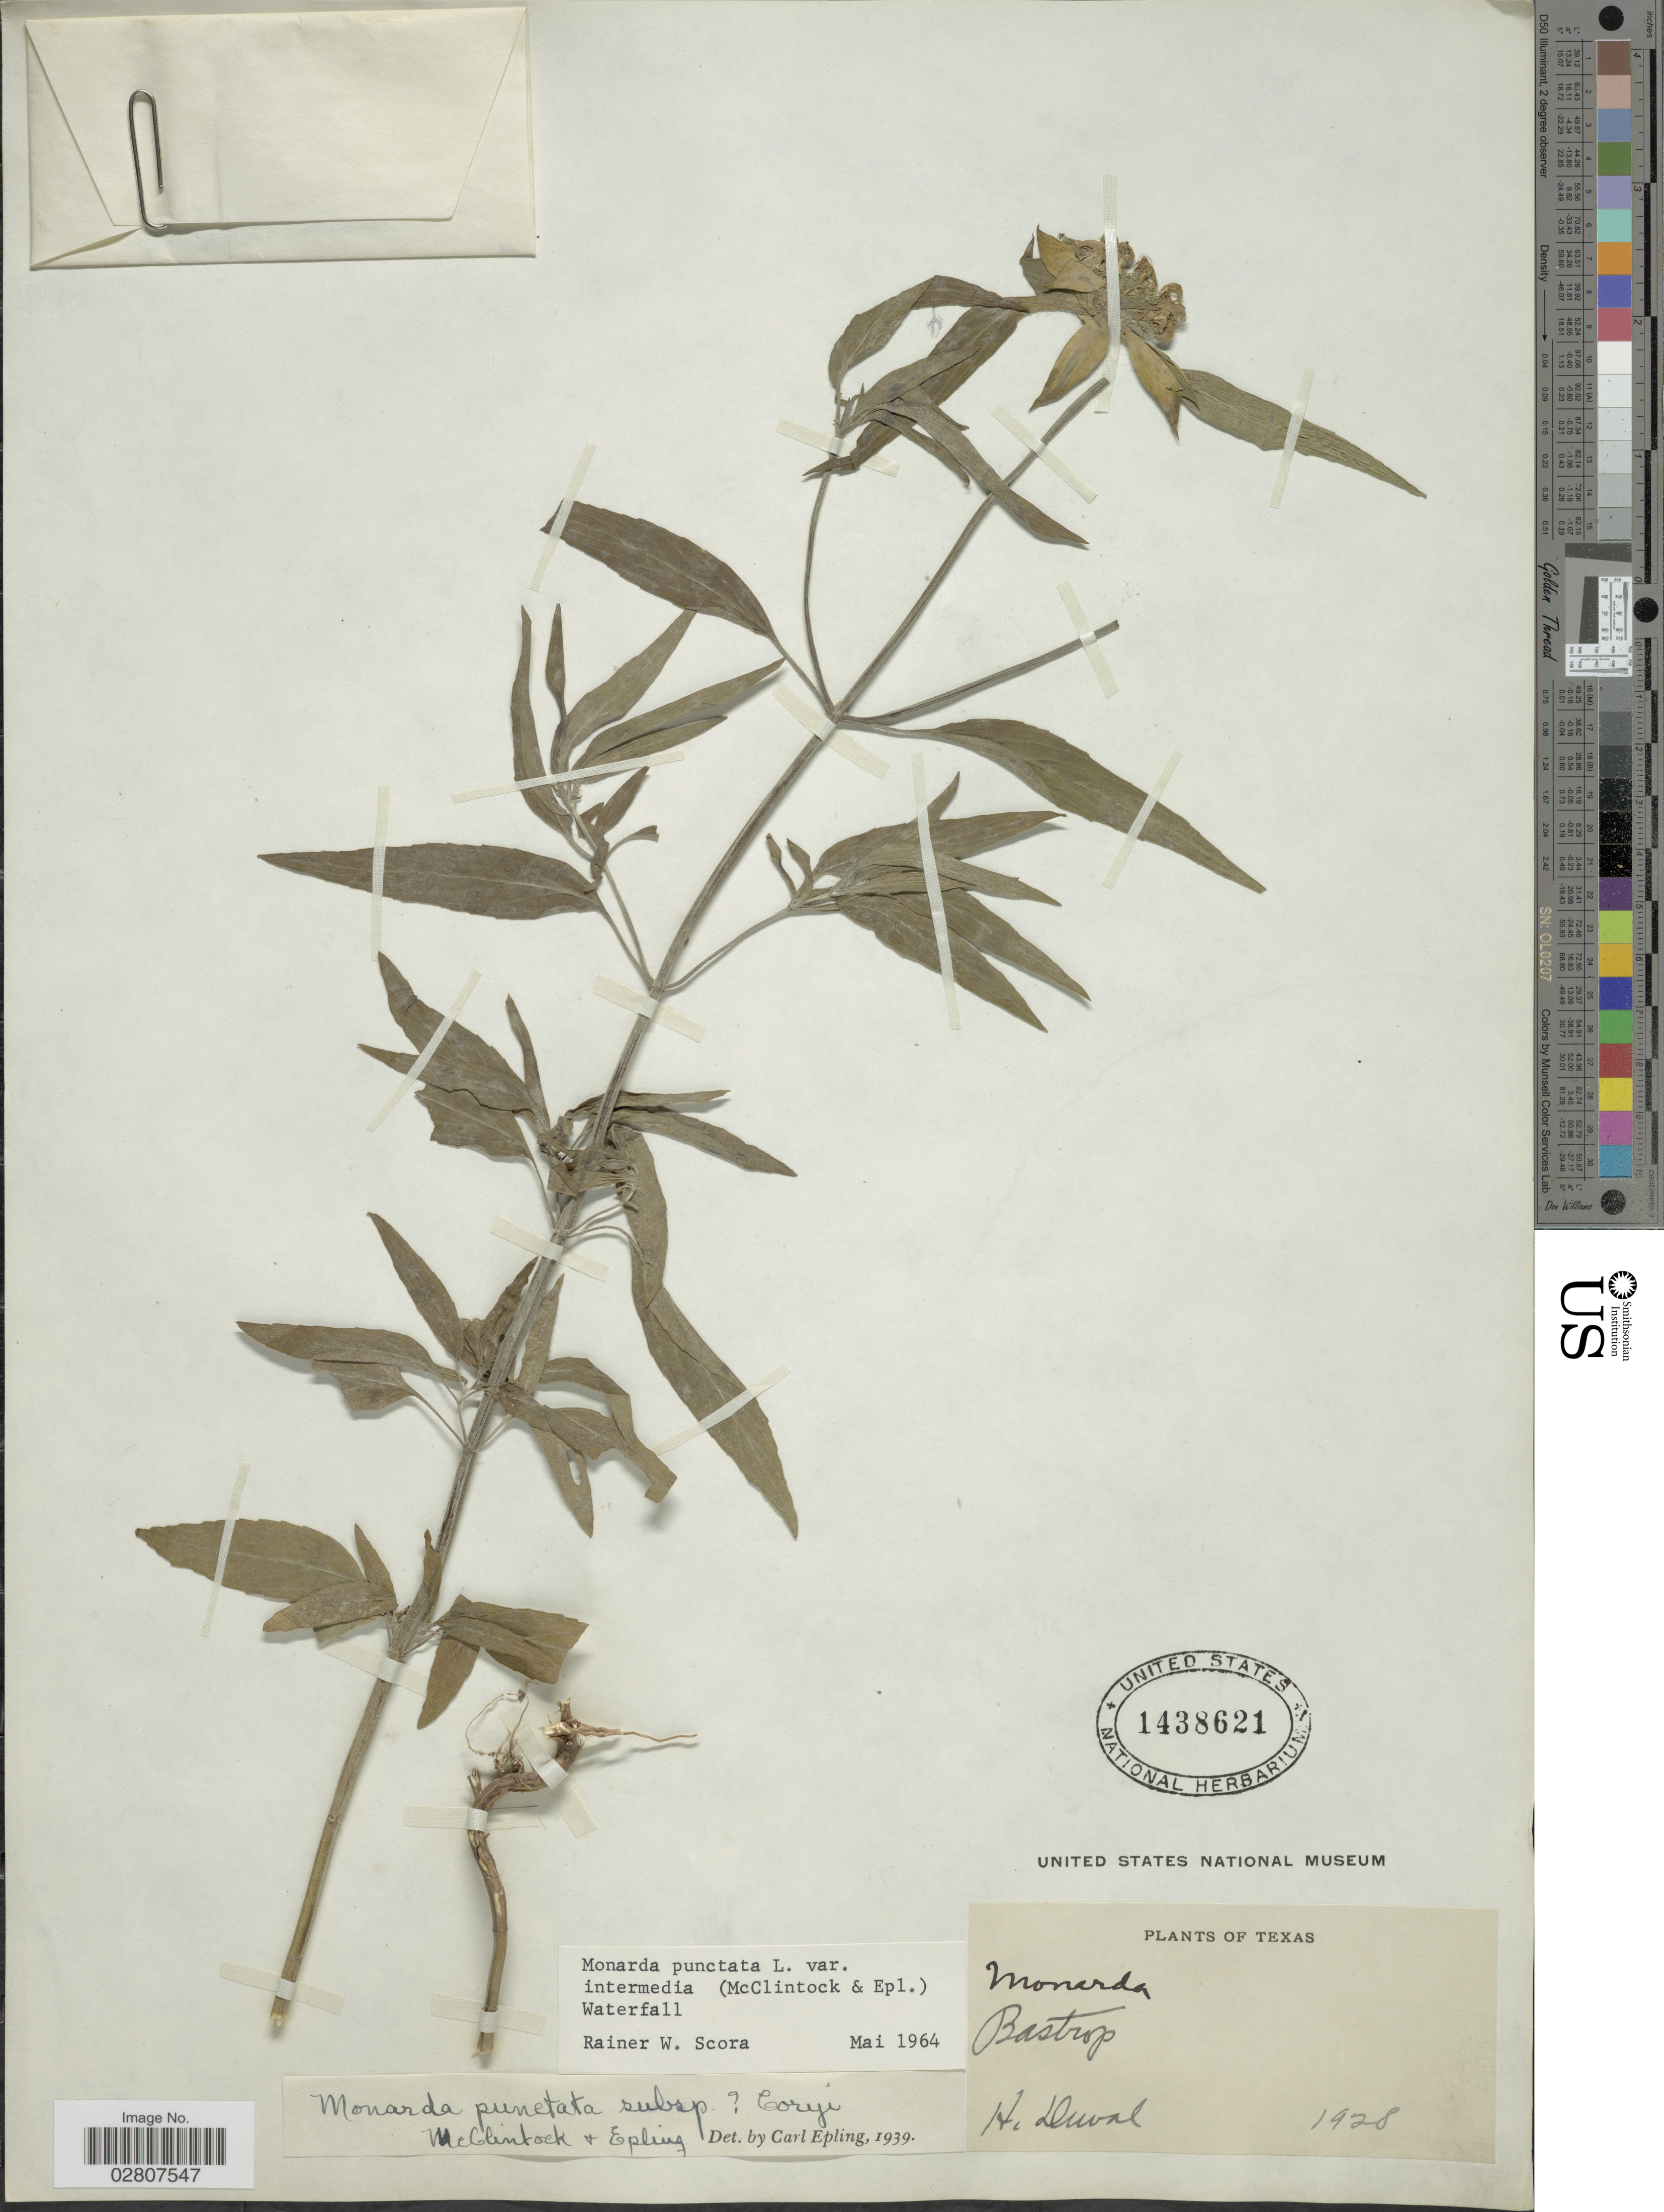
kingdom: Plantae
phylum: Tracheophyta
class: Magnoliopsida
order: Lamiales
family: Lamiaceae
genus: Monarda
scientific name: Monarda punctata var. intermedia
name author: (E. M. McClint. & Epling) Waterf.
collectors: H. Duval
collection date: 1928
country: United States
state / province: Texas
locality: Bastrop.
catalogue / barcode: US 1438621